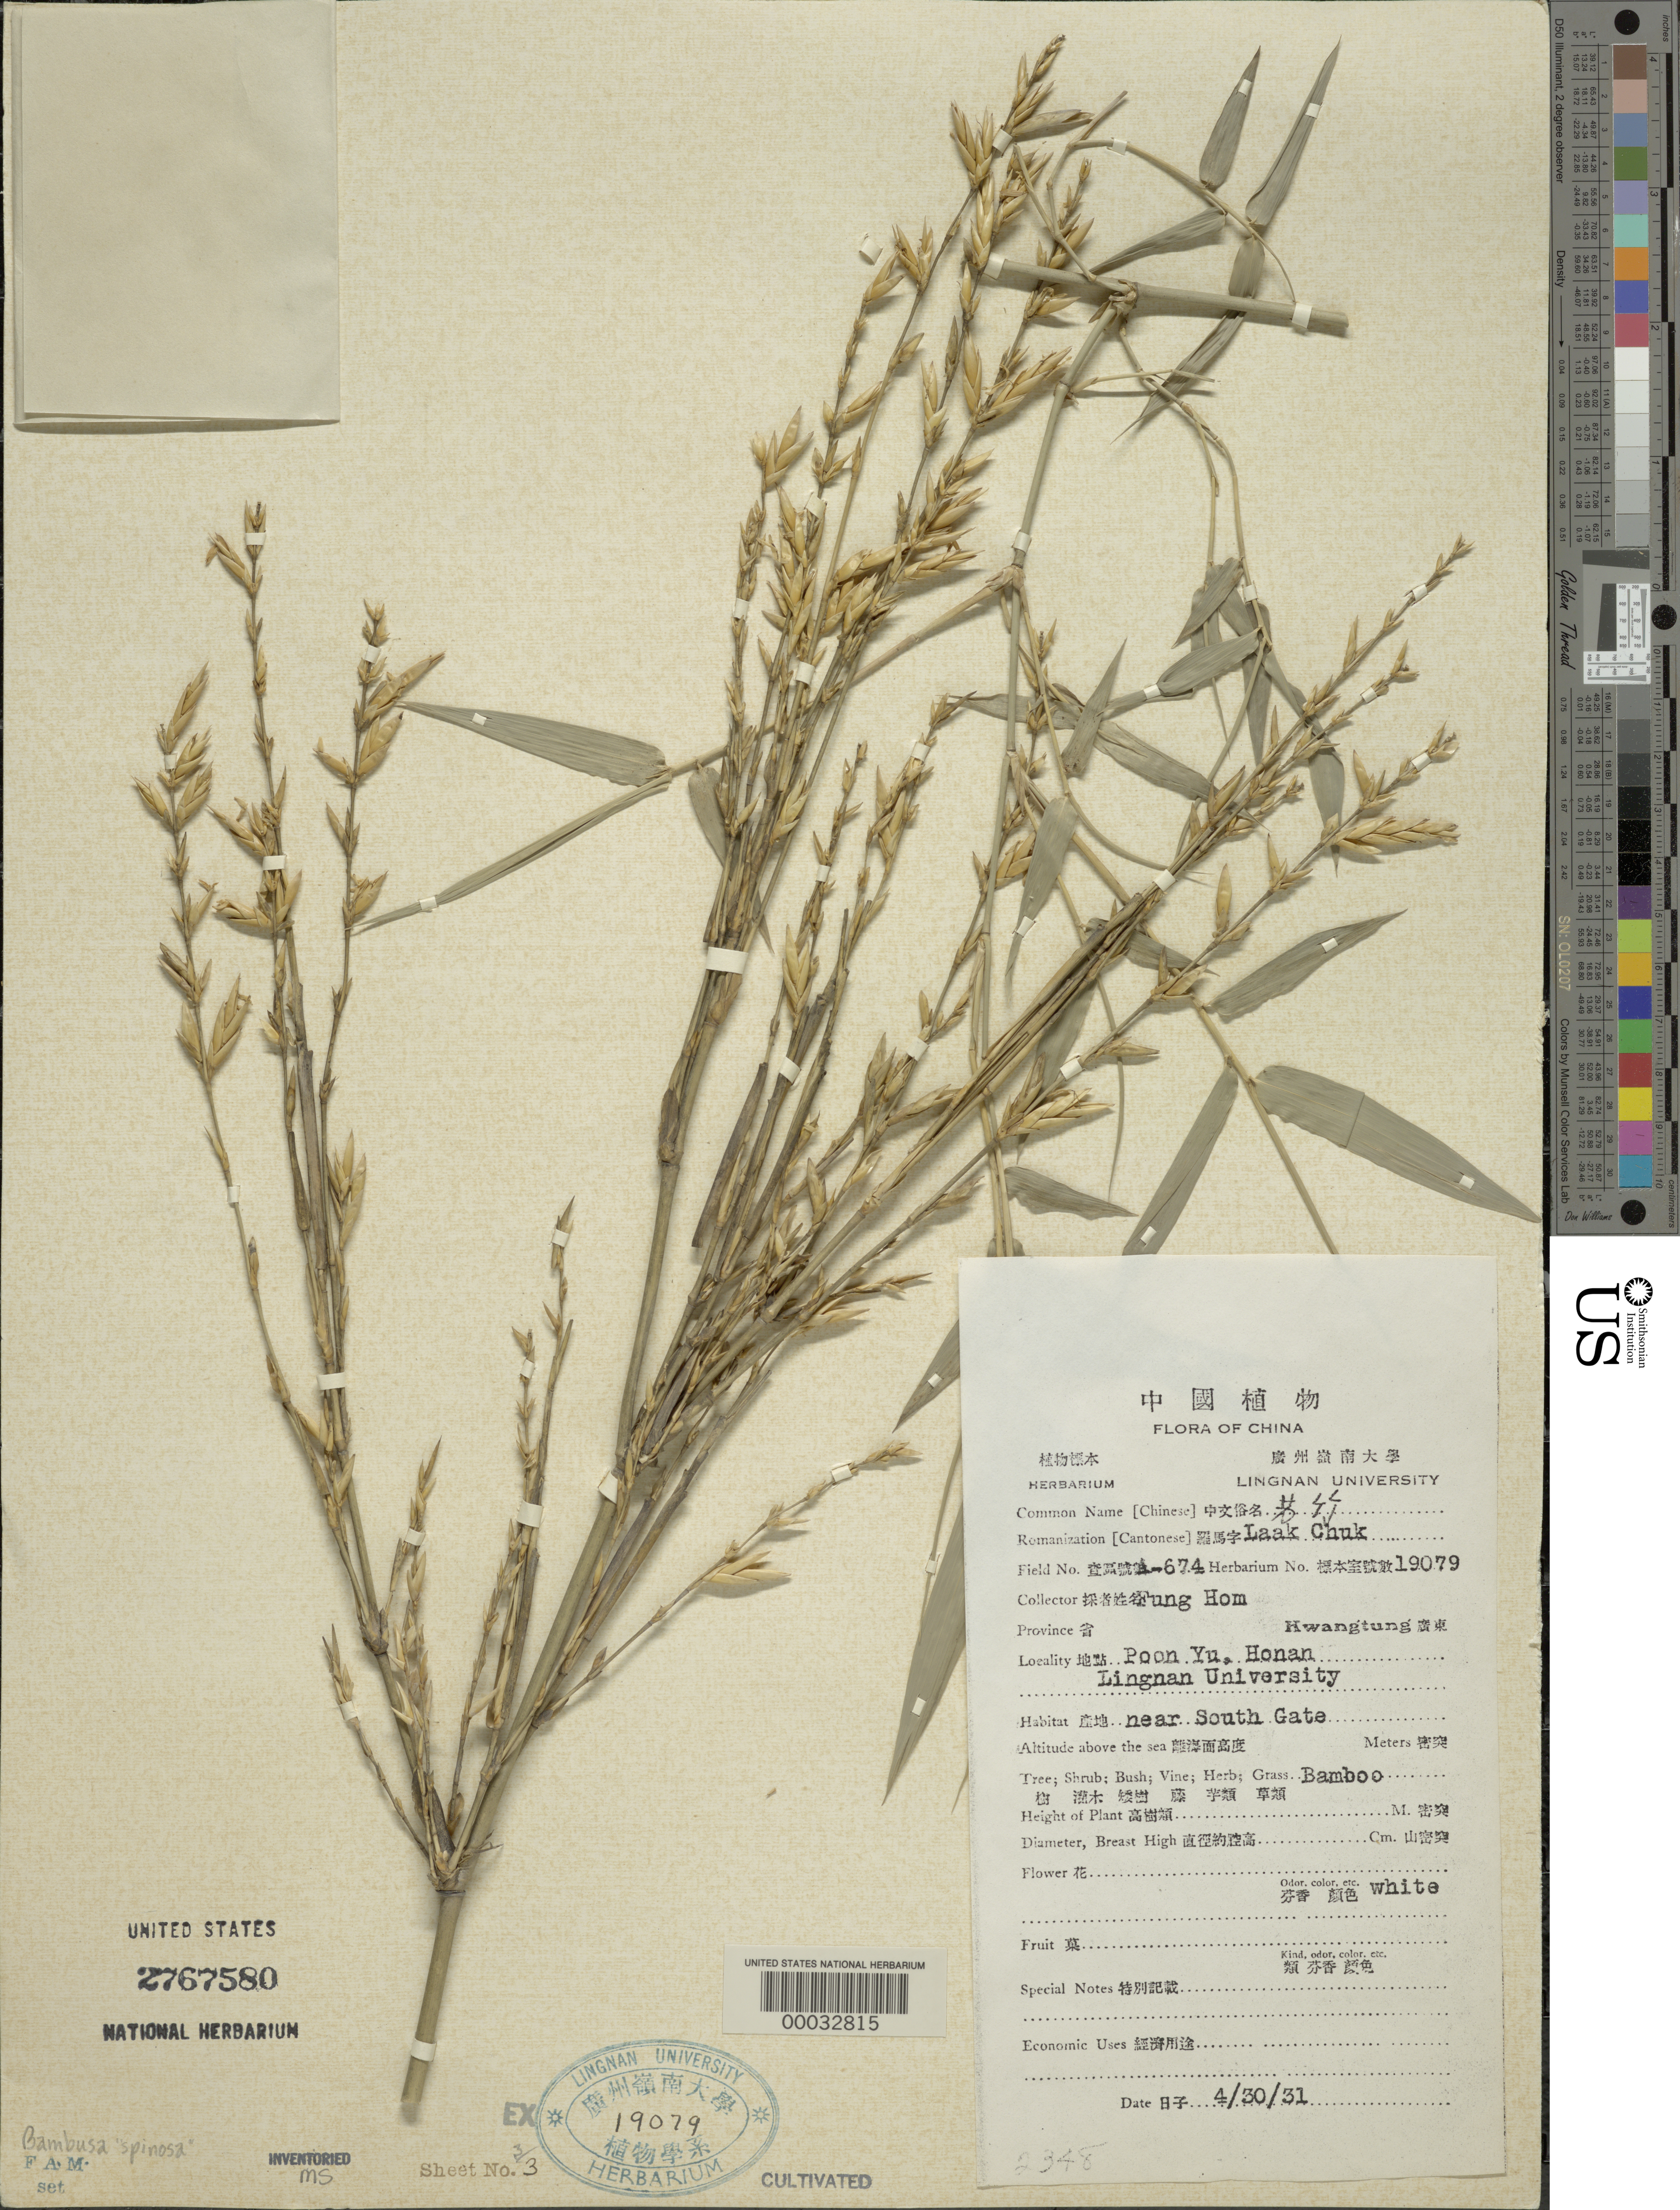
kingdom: Plantae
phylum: Tracheophyta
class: Liliopsida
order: Poales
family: Poaceae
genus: Bambusa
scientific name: Bambusa spinosa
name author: Roxb.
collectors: H. L. Fung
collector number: A-674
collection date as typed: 30 Apr 1931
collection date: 1931-04-30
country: China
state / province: Guangdong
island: Honam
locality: Lingnan University Bamboo Garden, Poon Yu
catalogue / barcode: US 2767580